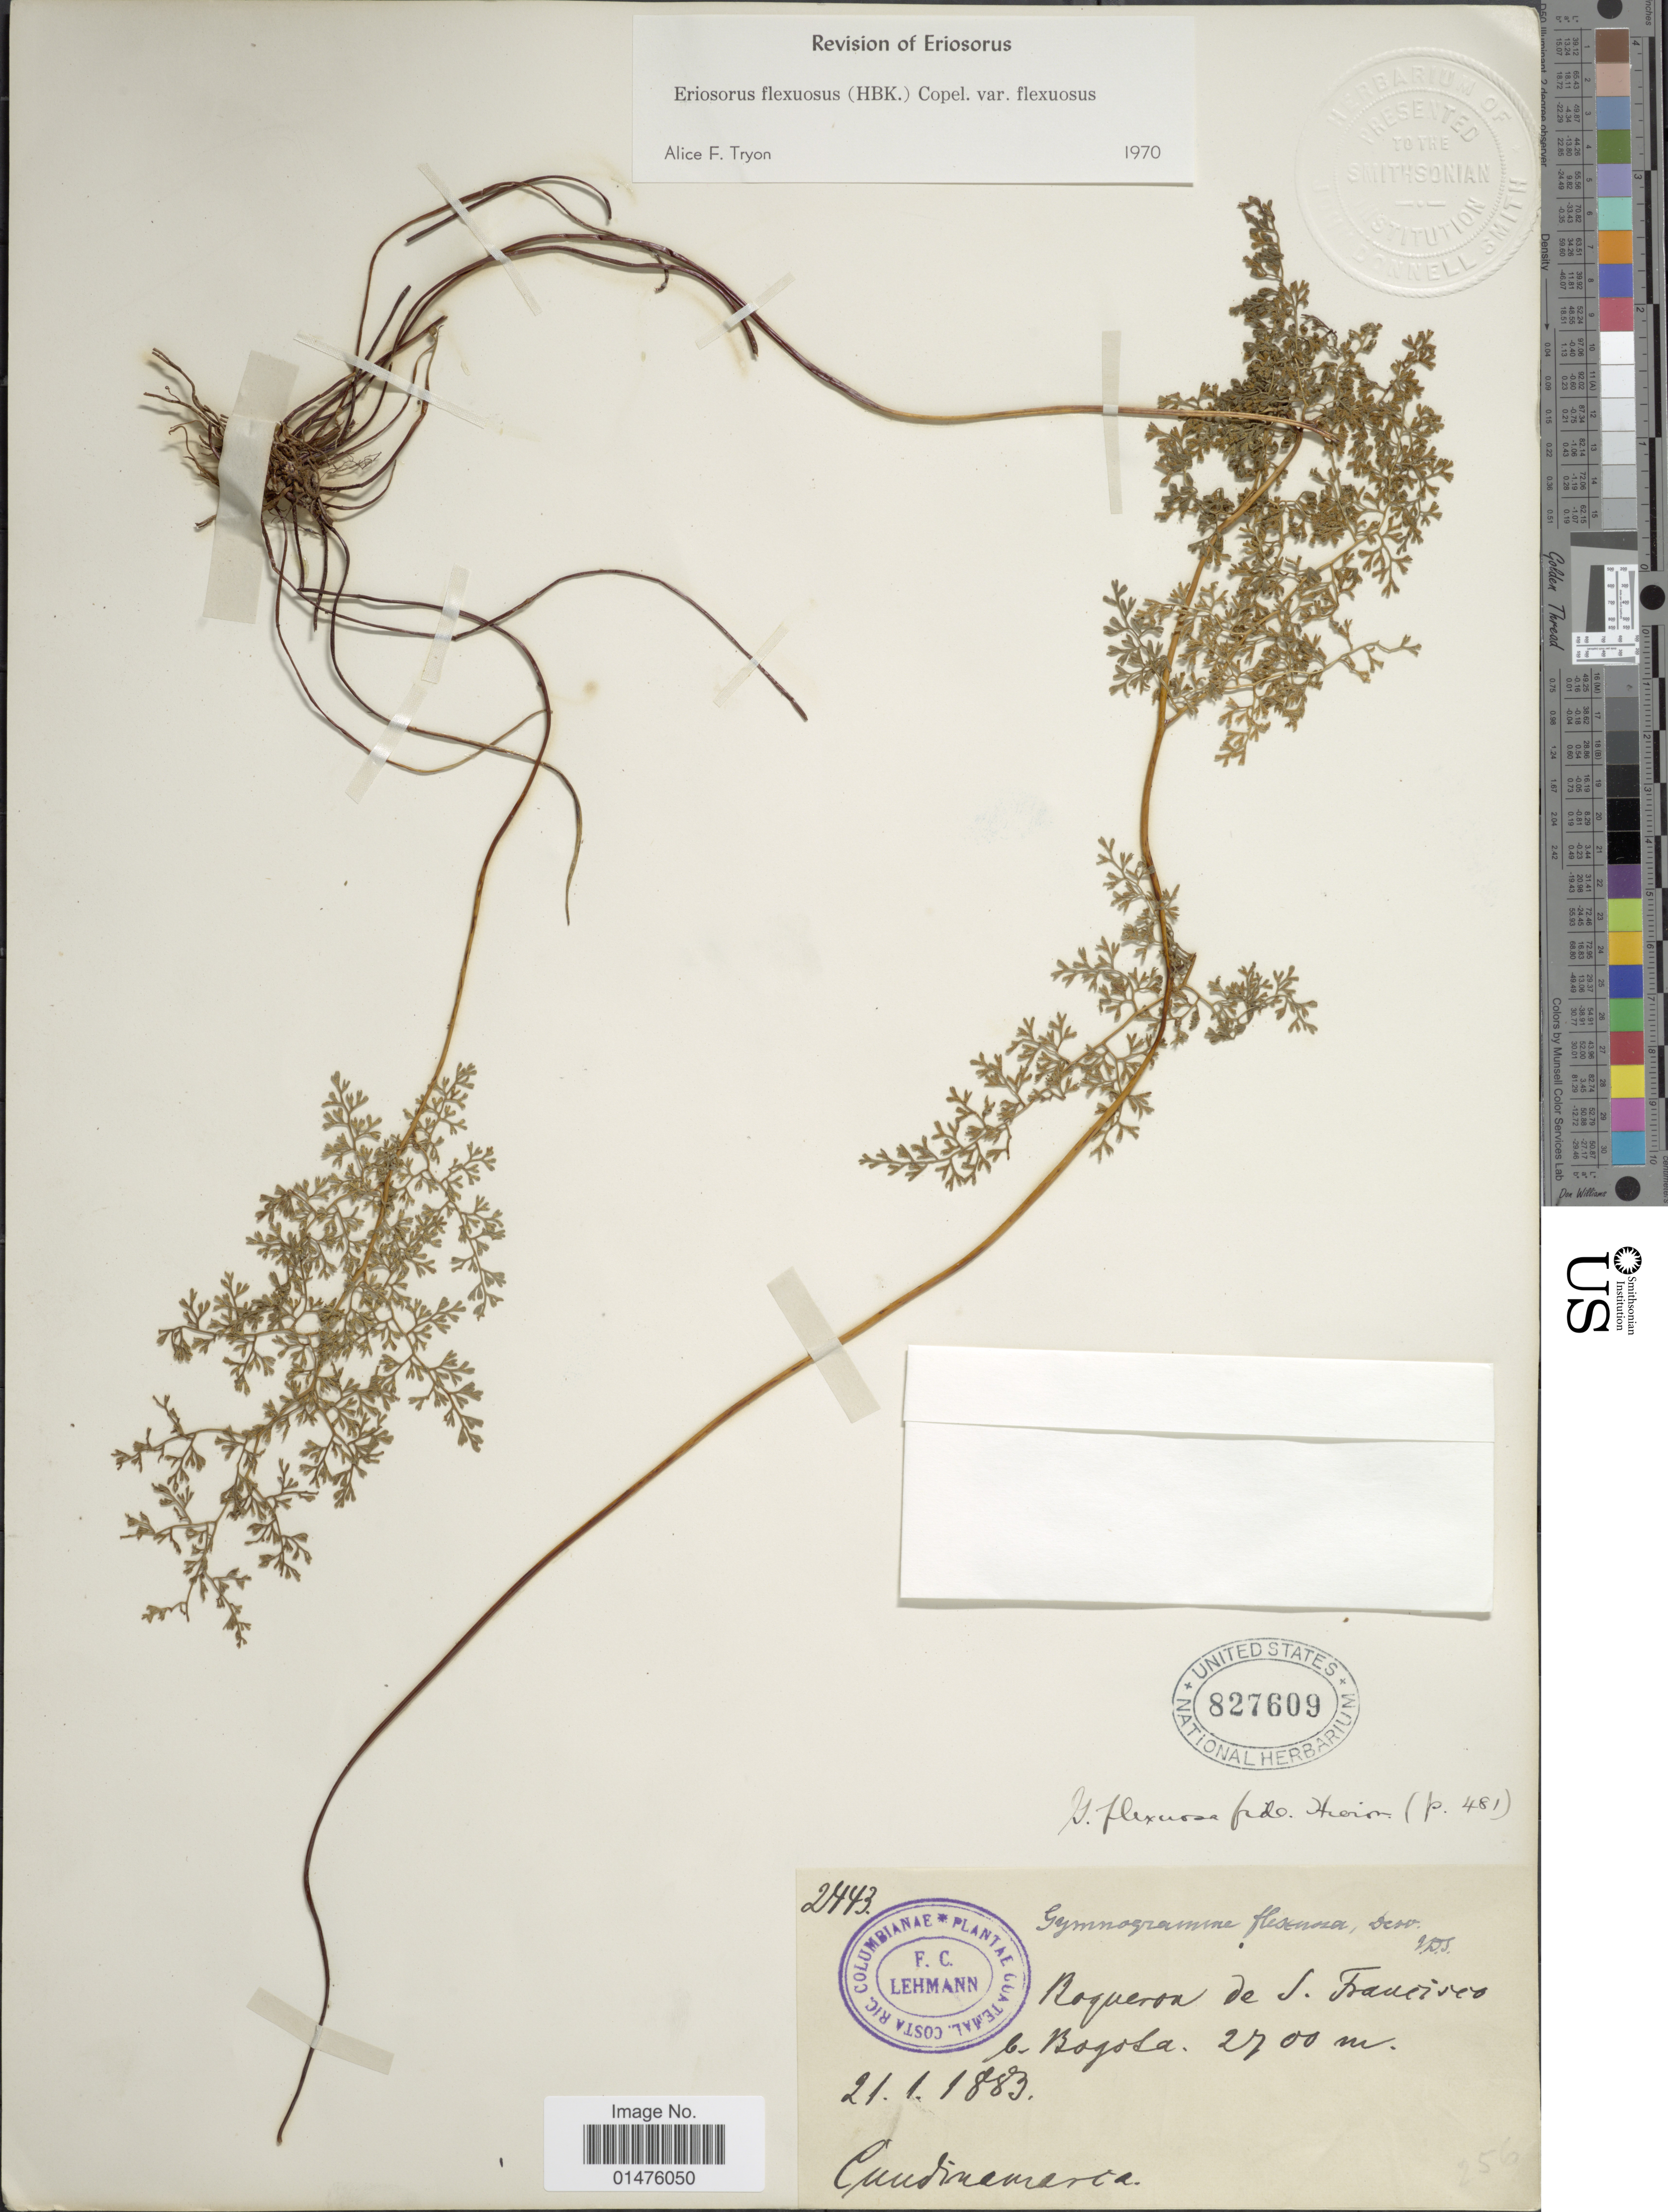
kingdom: Plantae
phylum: Tracheophyta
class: Polypodiopsida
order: Polypodiales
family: Pteridaceae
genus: Jamesonia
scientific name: Jamesonia flexuosa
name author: (Humb. & Bonpl.) Christenh.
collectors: F. C. Lehmann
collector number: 2443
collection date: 1883-01-21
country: Colombia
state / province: Cundinamarca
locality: Boquera de S. Francisco b Bogota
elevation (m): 2700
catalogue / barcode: US 827609